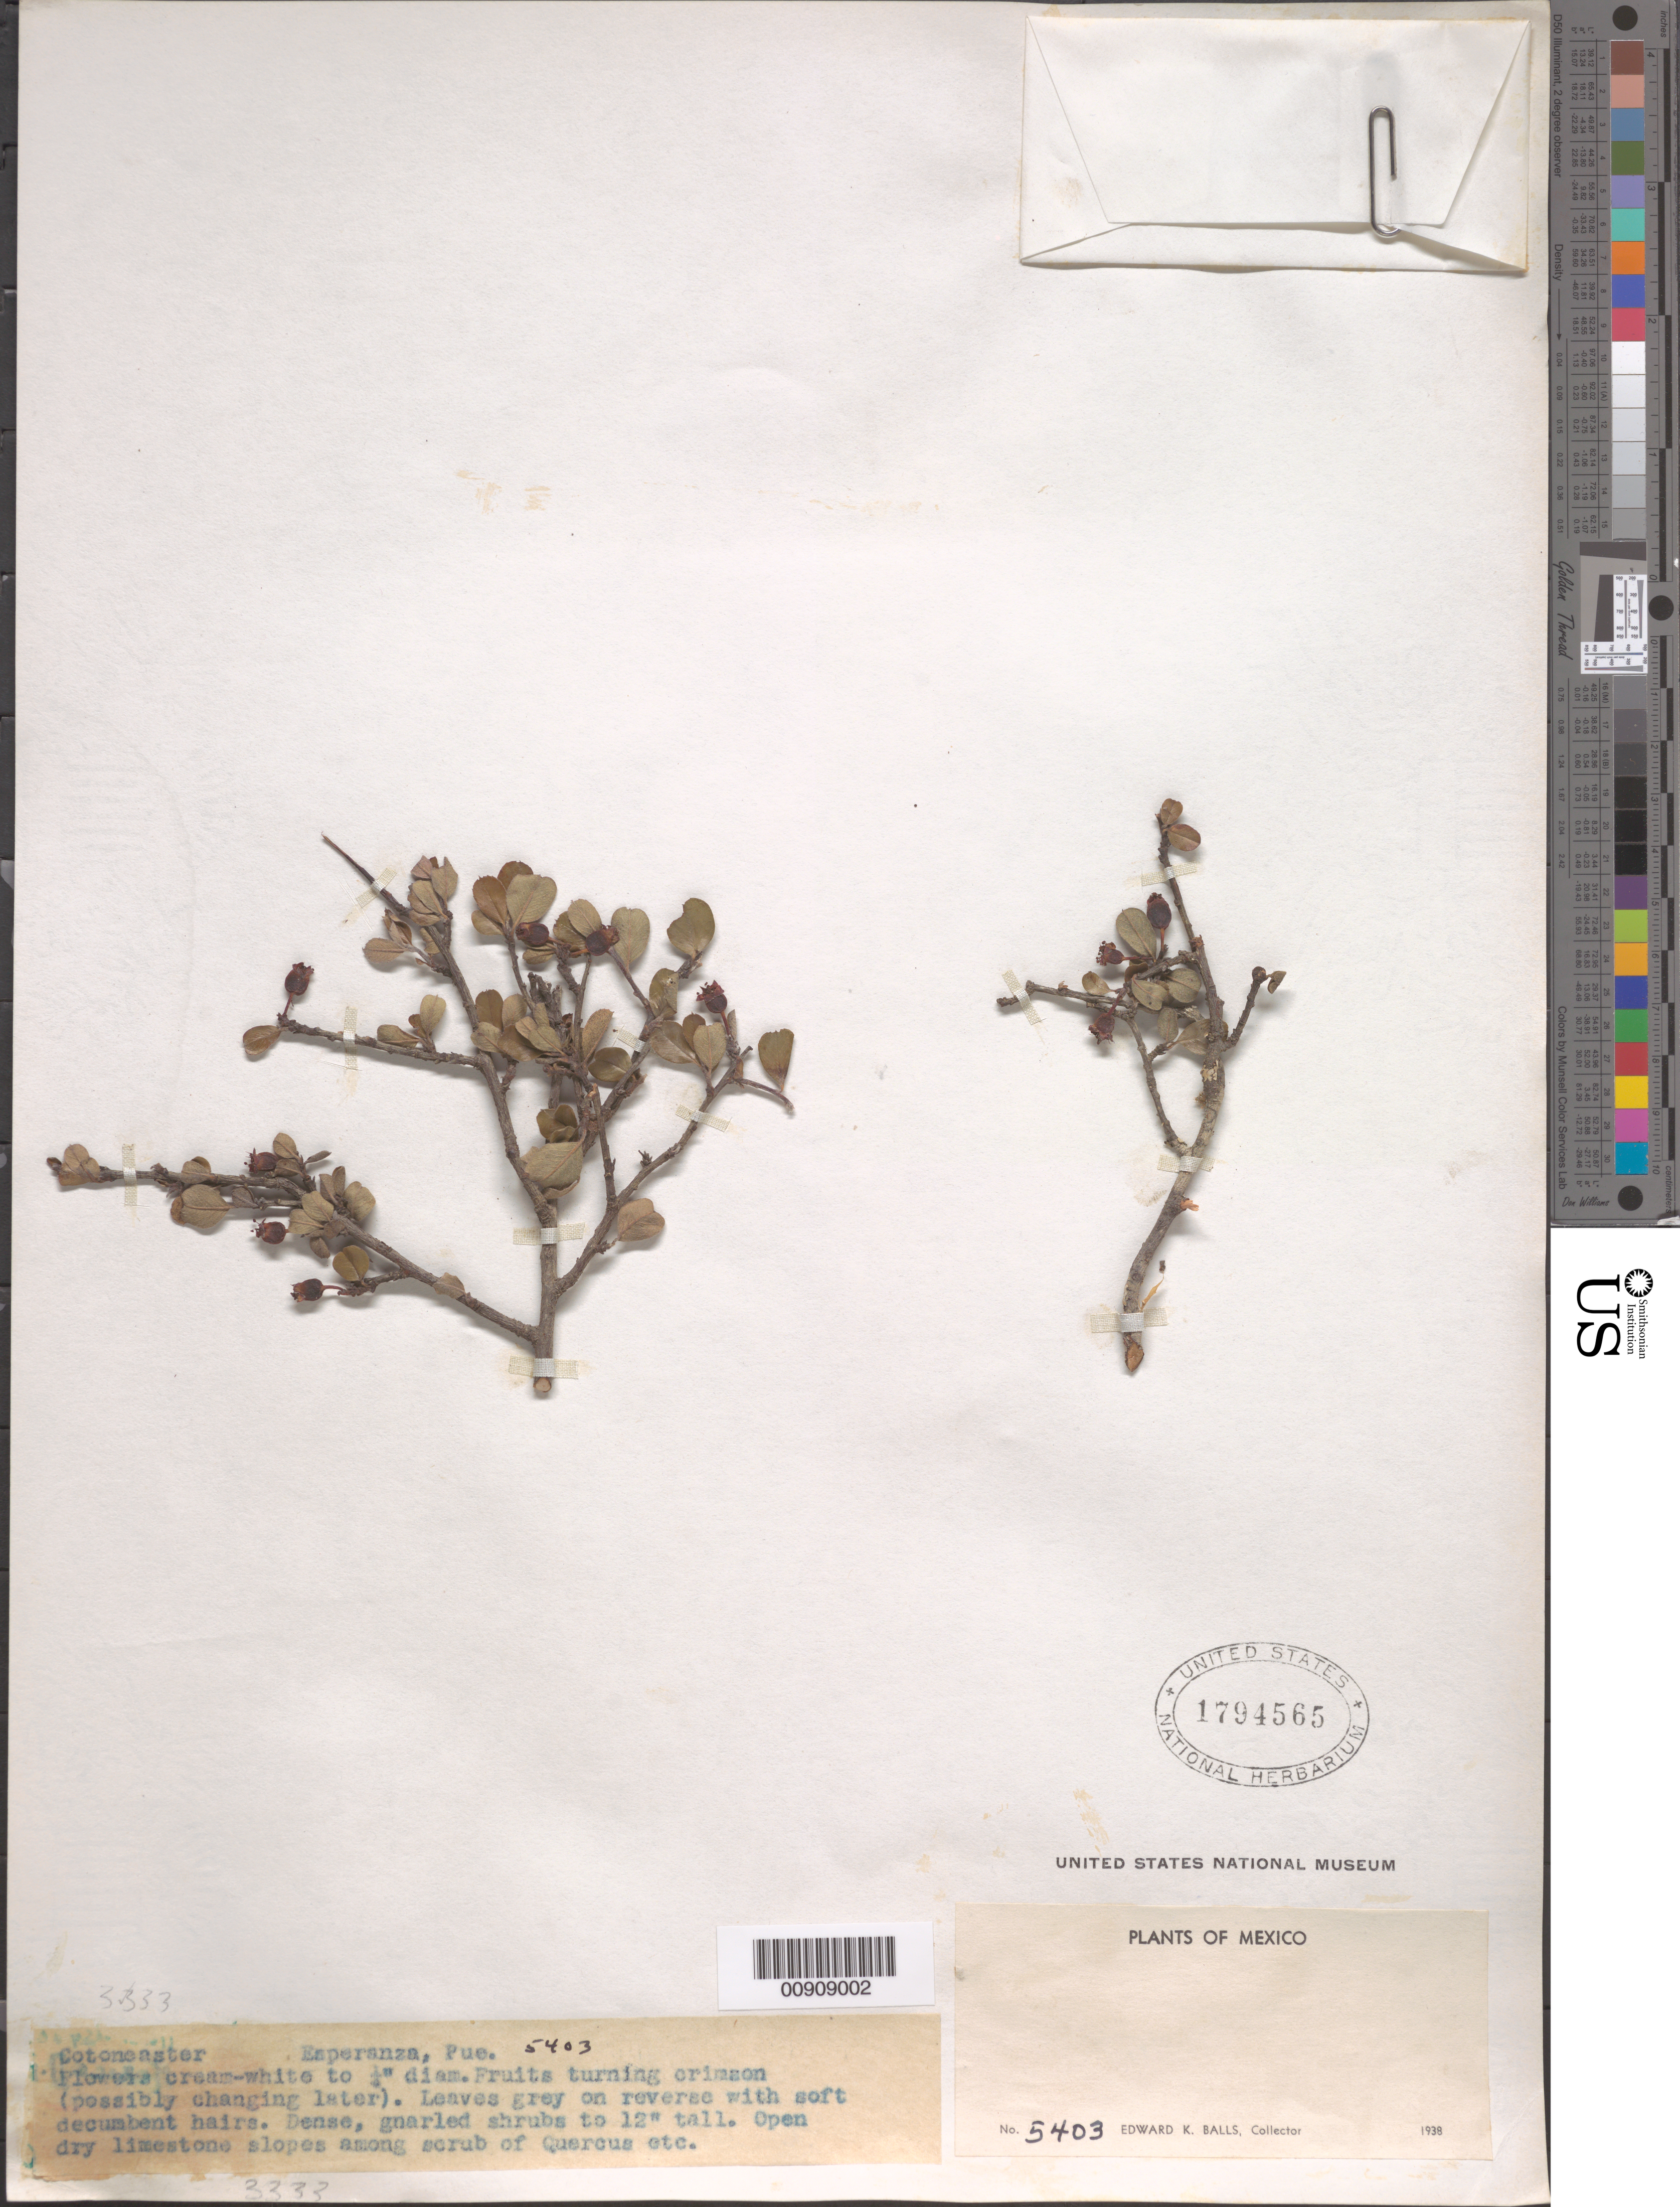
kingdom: Plantae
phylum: Tracheophyta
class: Magnoliopsida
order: Rosales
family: Rosaceae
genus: Cotoneaster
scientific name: Cotoneaster sp.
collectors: E. K. Balls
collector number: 5403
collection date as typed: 1938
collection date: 1938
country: Mexico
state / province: Puebla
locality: Esperanza, Puebla.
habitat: Open dry limestone slopes among scrub of Quercus, etc.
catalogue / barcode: US 1794565